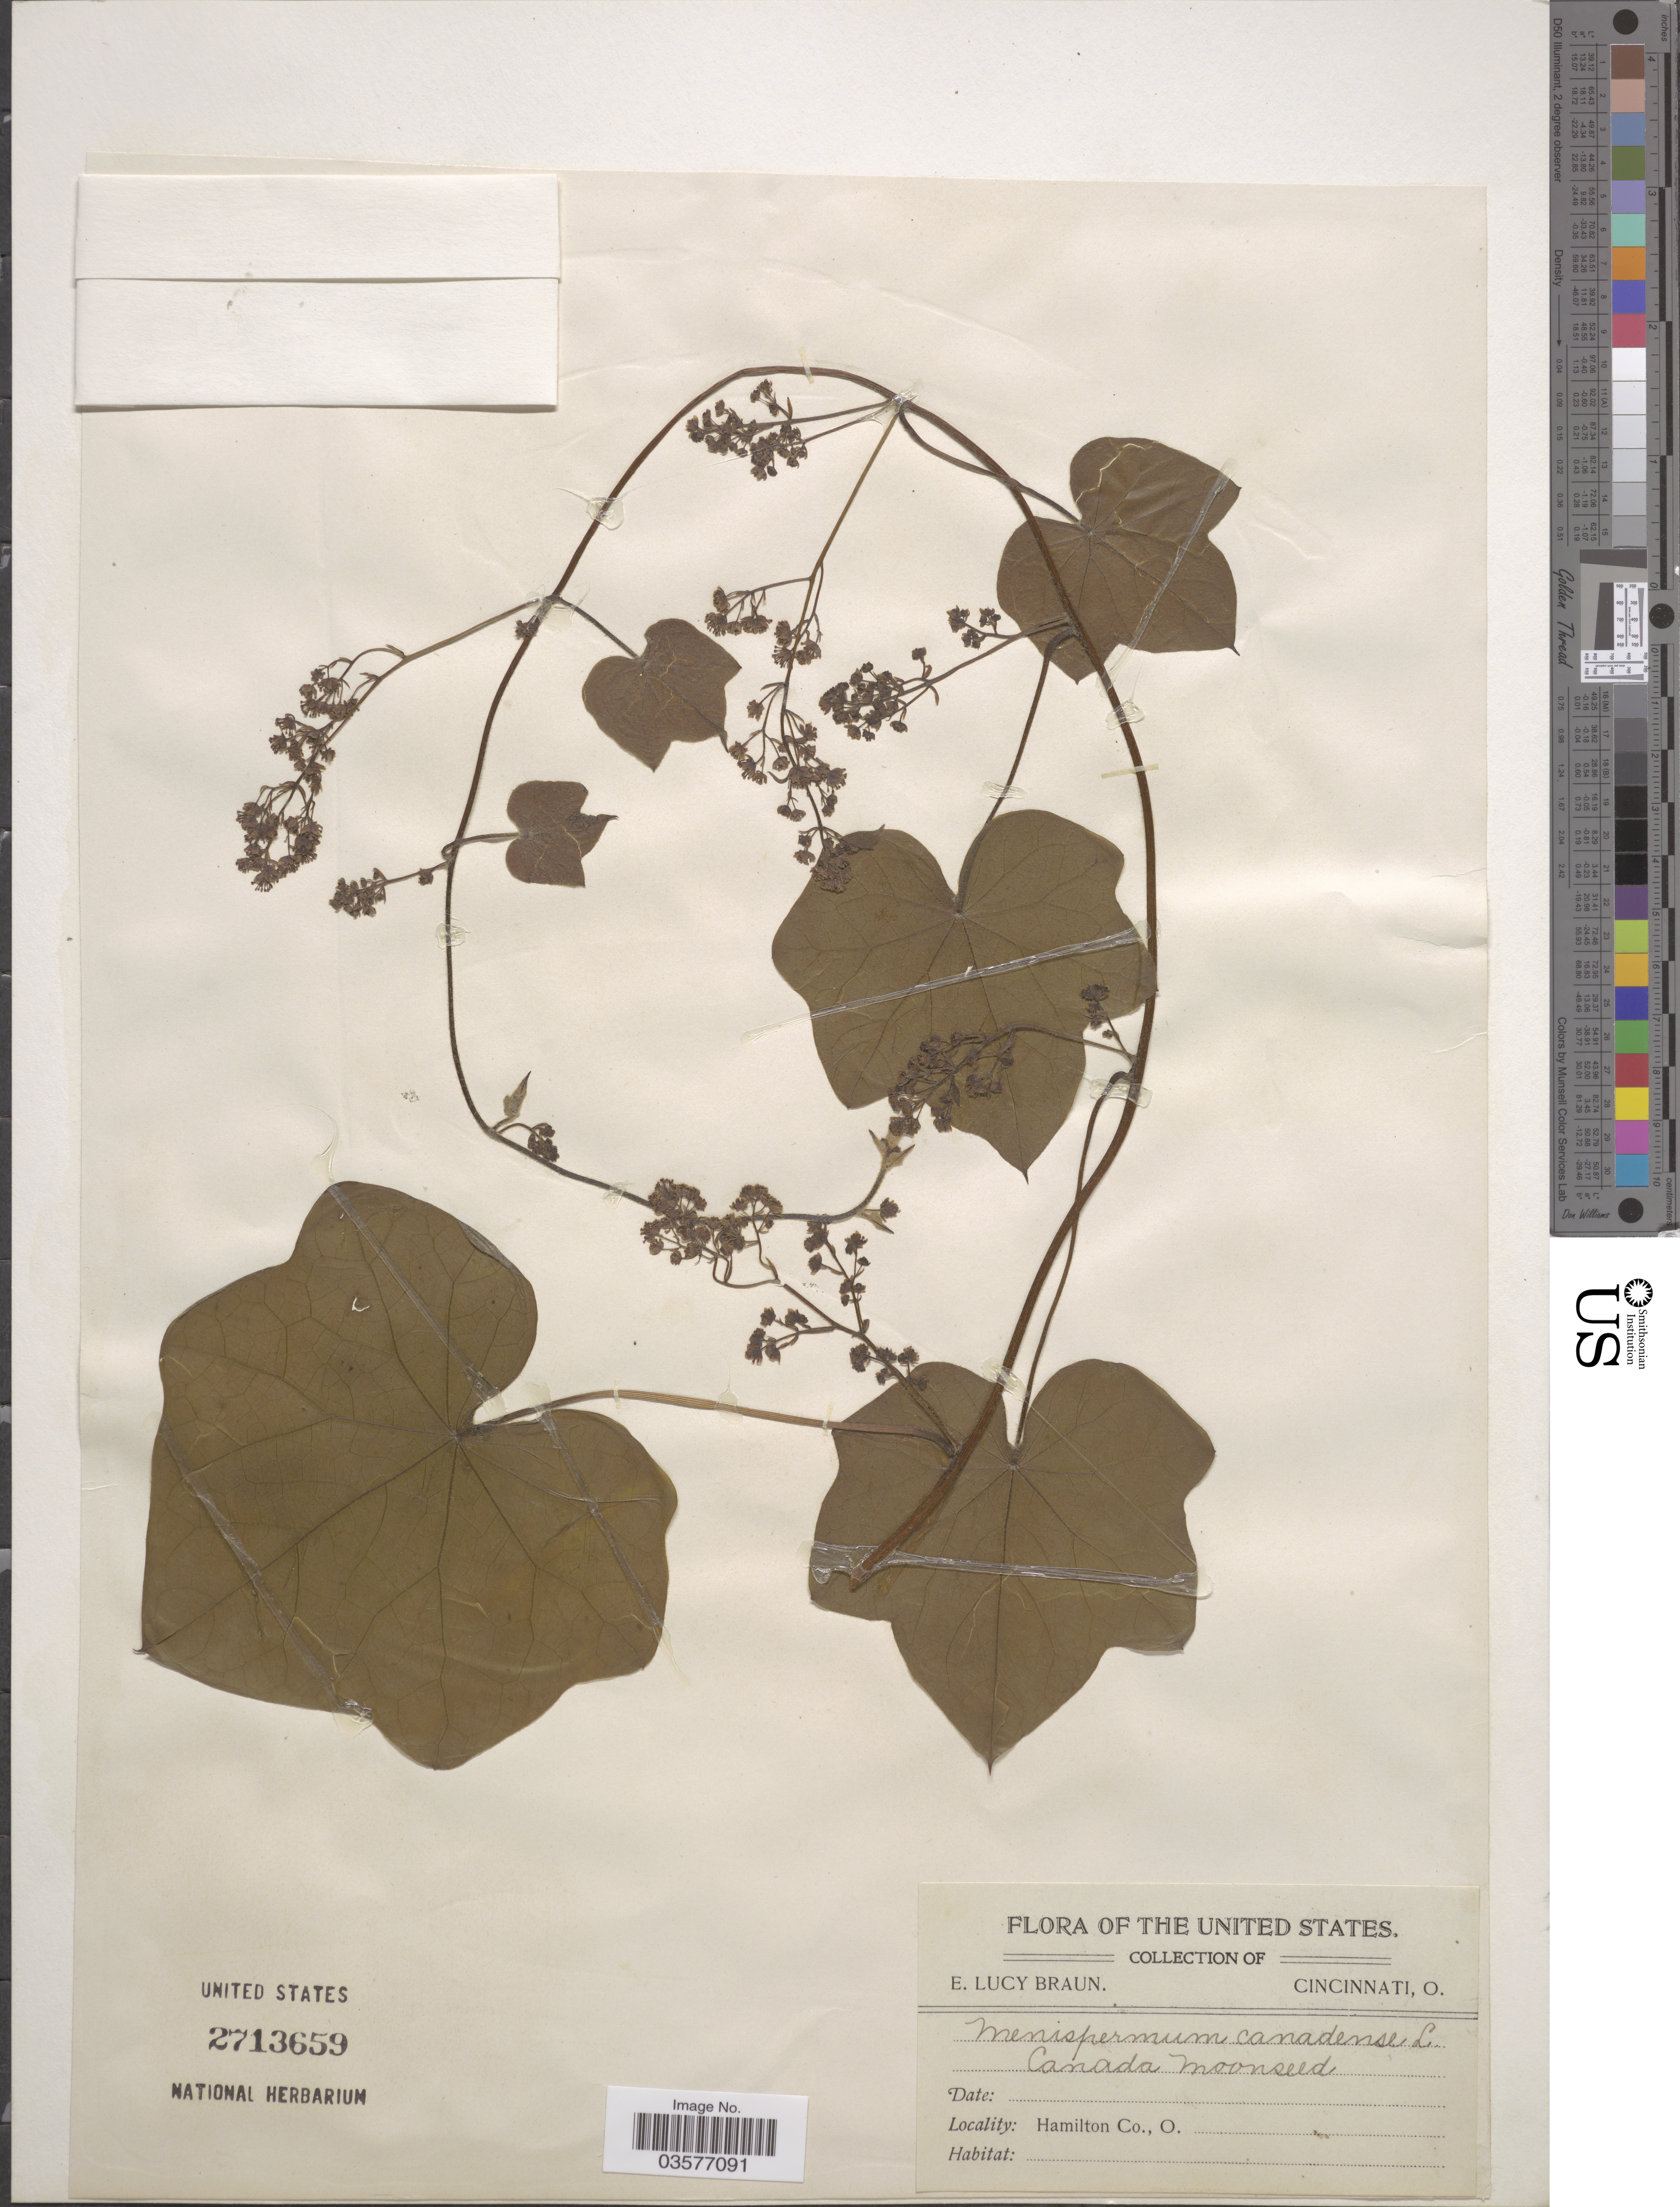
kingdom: Plantae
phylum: Tracheophyta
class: Magnoliopsida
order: Ranunculales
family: Menispermaceae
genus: Menispermum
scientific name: Menispermum canadense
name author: L.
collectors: E. L. Braun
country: United States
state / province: Ohio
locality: Hamilton Co.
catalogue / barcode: US 2713659